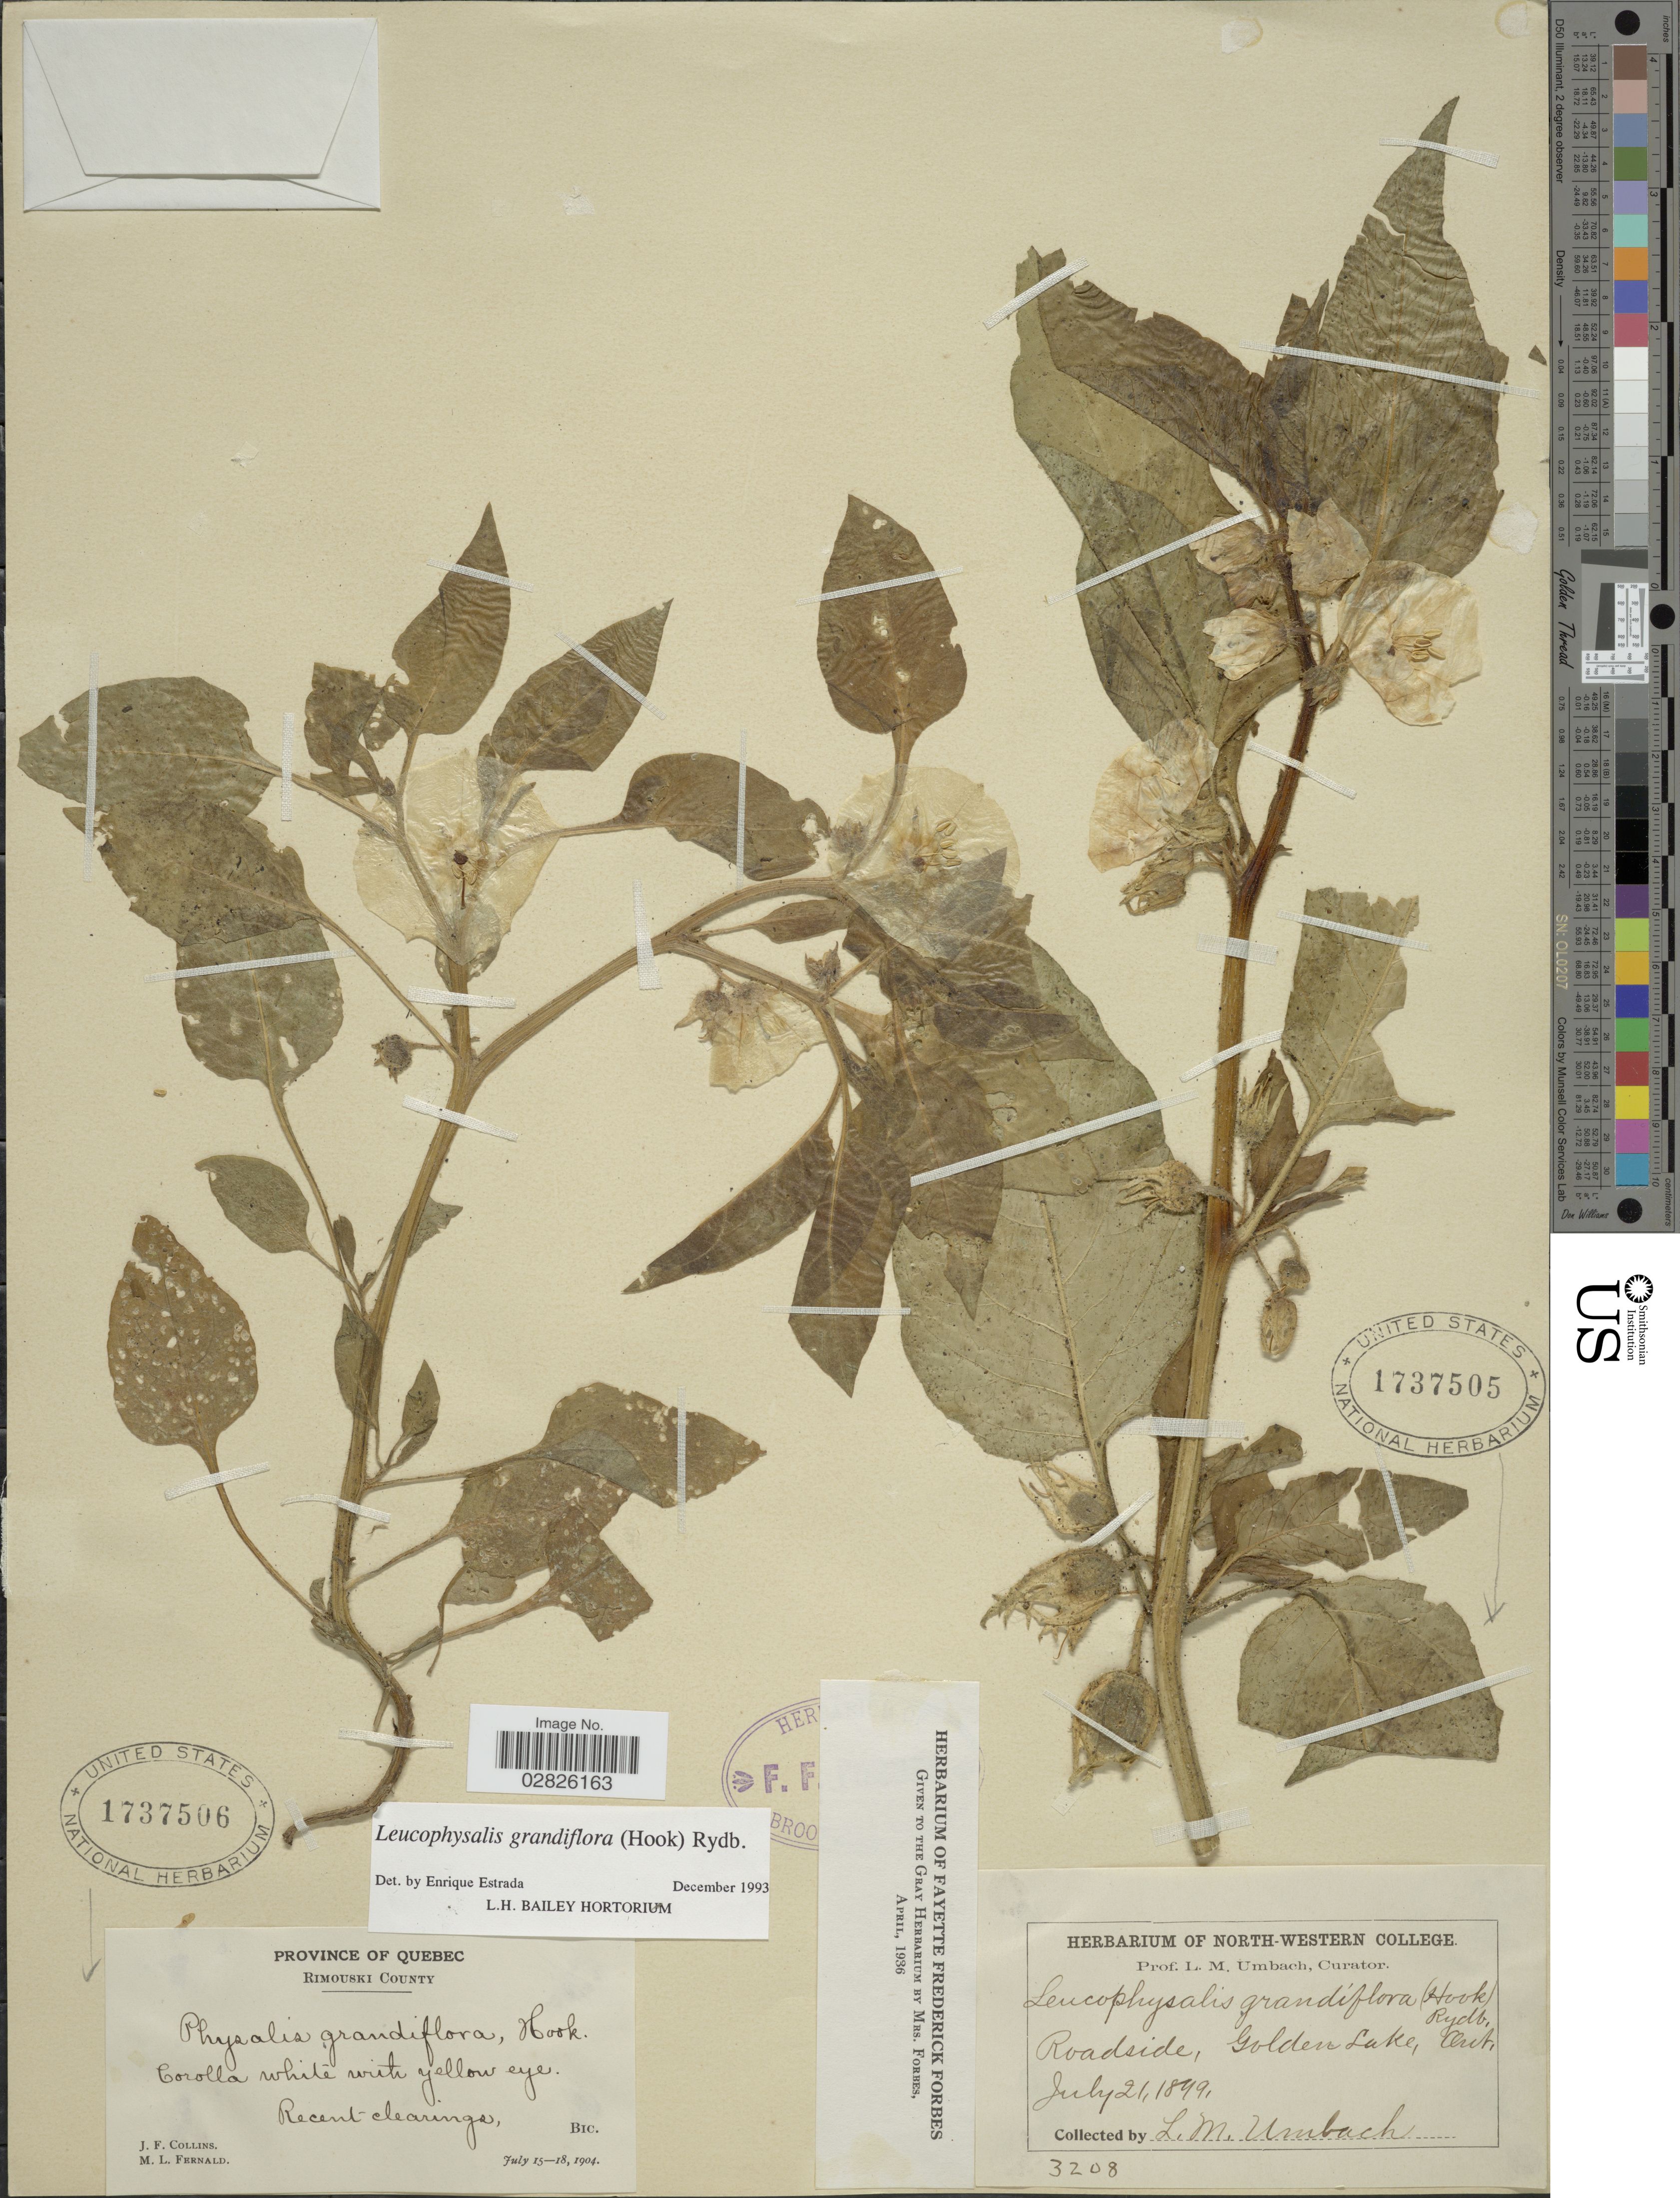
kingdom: Plantae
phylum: Tracheophyta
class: Magnoliopsida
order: Solanales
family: Solanaceae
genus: Leucophysalis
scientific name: Leucophysalis grandiflora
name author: (Hook.) Rydb.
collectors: J. Collins & M. L. Fernald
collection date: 1904-07-15/1904-07-18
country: Canada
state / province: Quebec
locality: Rimouski County. Recent clearings, Bic [unsure placement].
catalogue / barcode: US 1737506